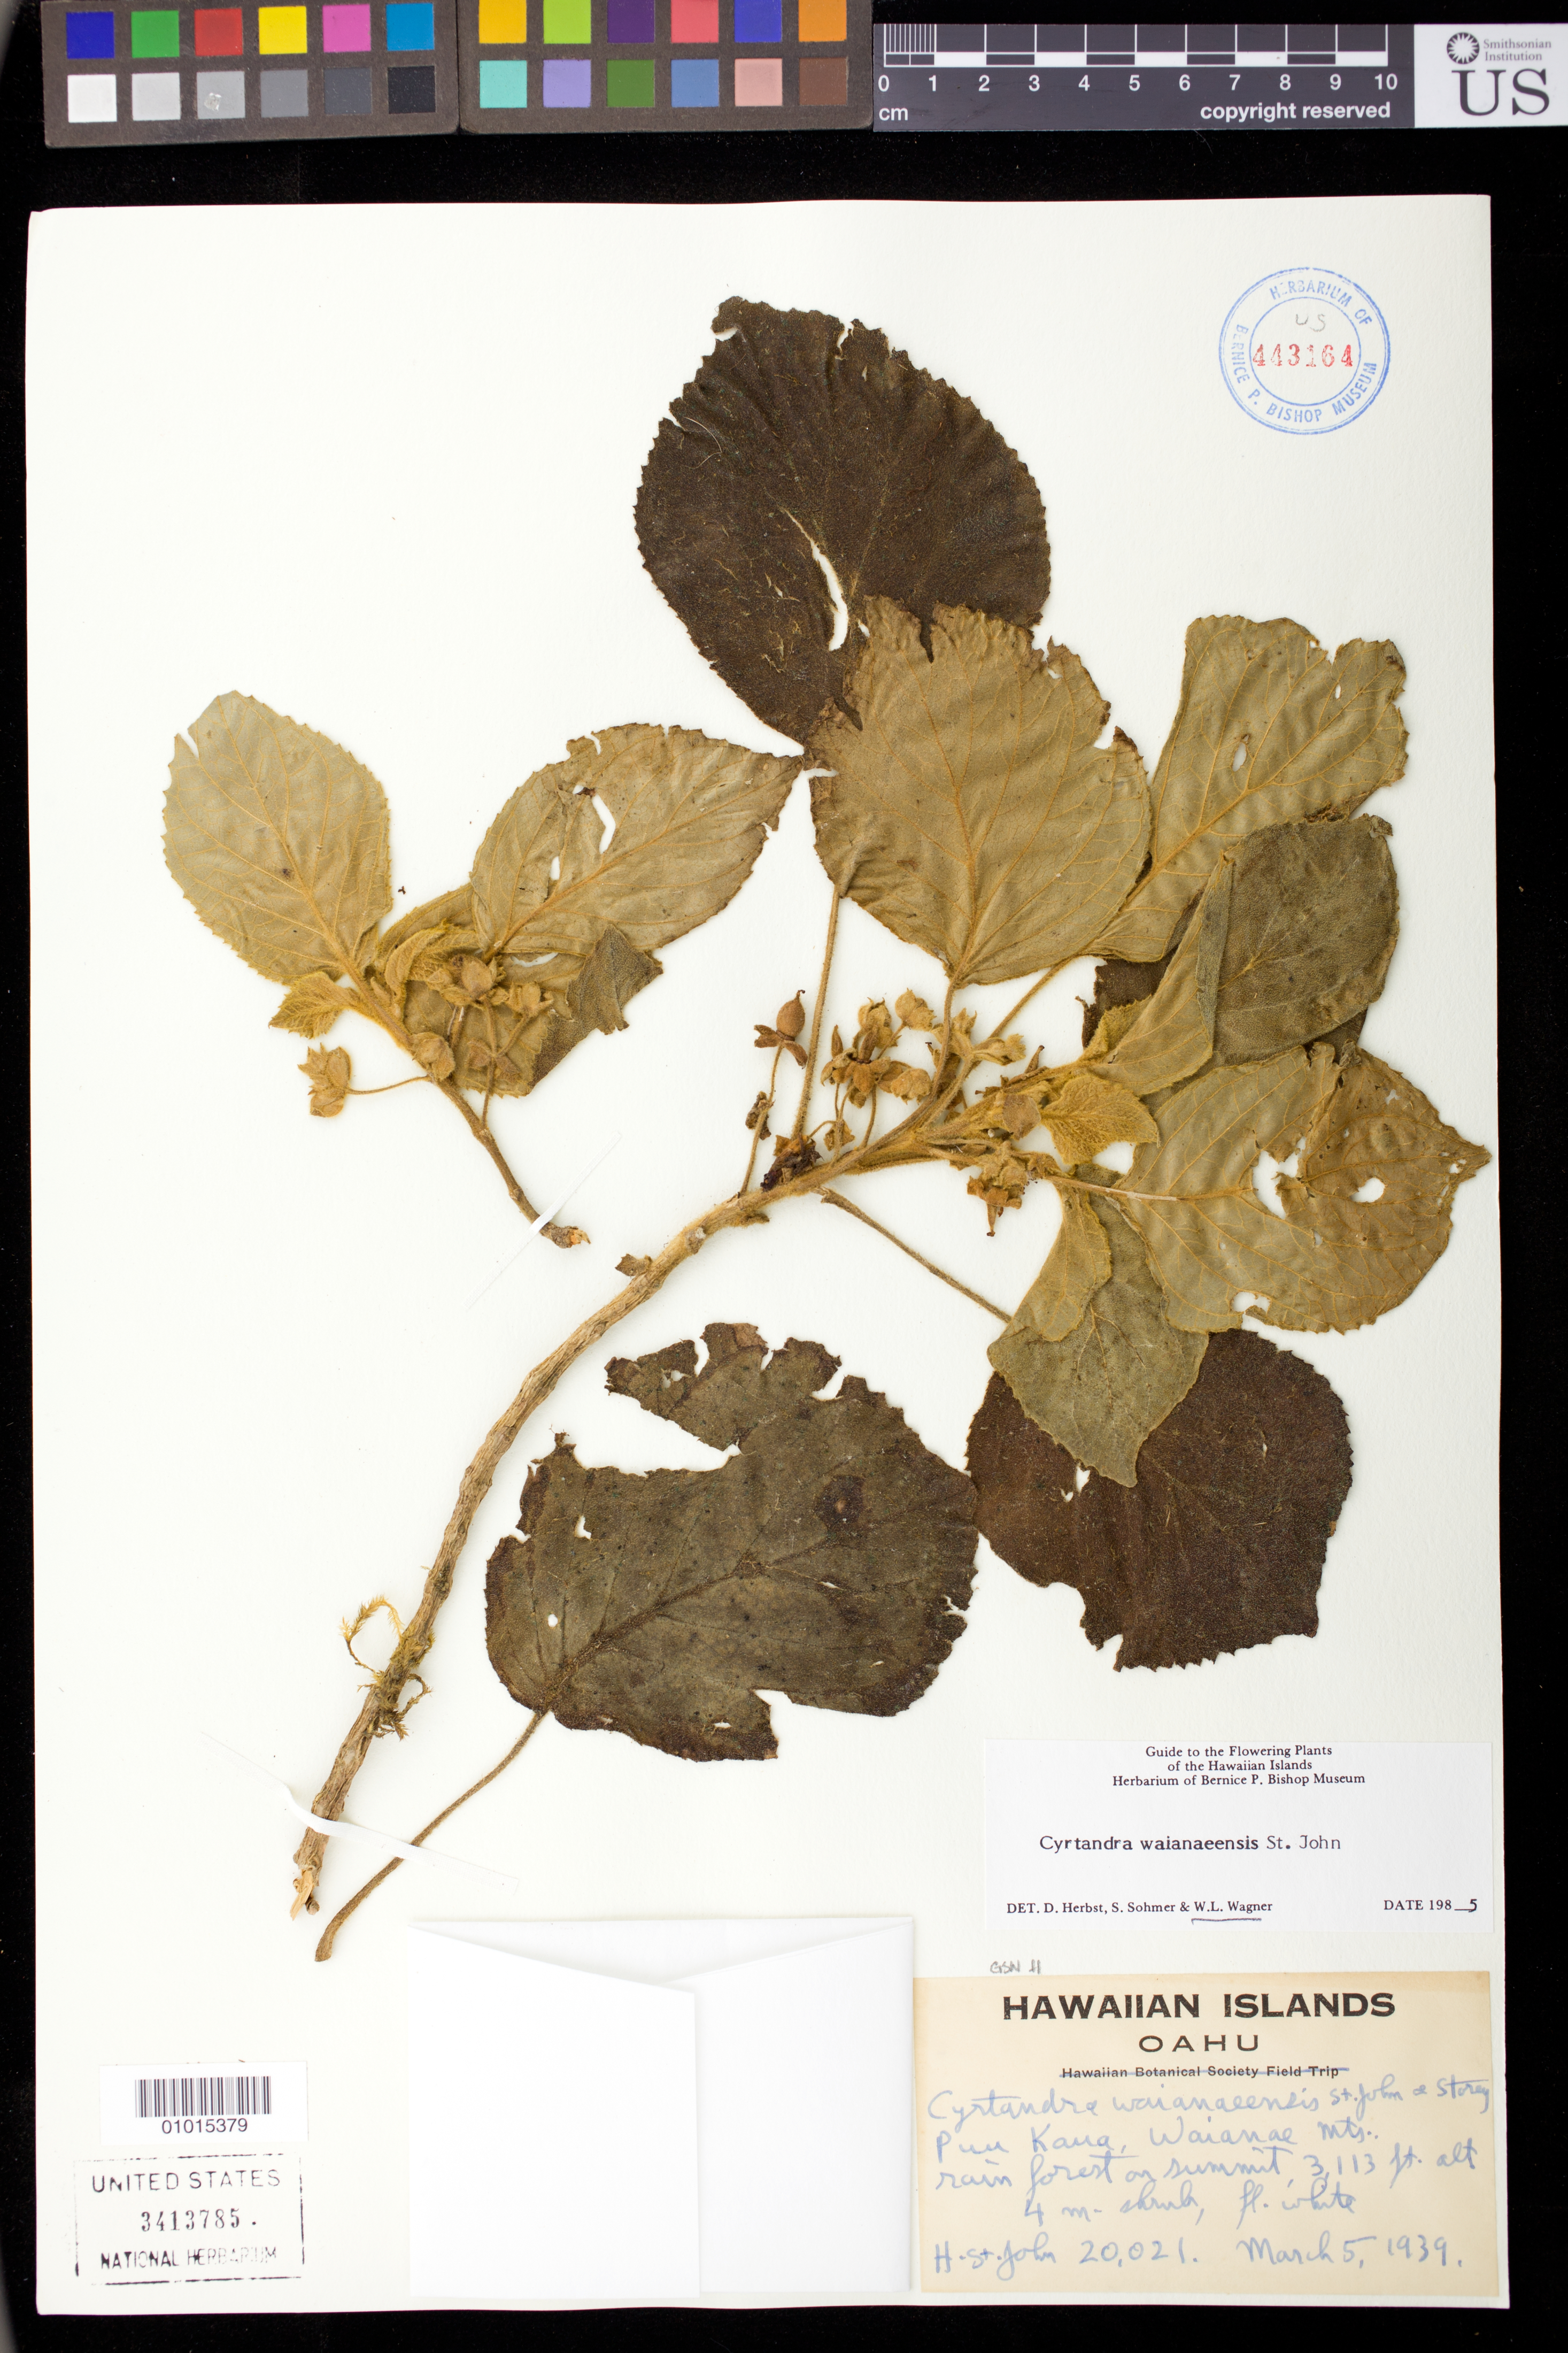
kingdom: Plantae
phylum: Tracheophyta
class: Magnoliopsida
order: Lamiales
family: Gesneriaceae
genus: Cyrtandra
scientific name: Cyrtandra waianaeensis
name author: H. St. John & Storey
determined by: Wagner, W. L., (BOT), Smithsonian Institution - National Museum of Natural History (UNITED STATES)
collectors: H. St. John & -. Storey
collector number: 20021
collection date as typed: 5 Mar 1939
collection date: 1939-03-05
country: United States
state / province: Hawaii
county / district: Honolulu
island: Oahu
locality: Puu Kana, Waianae Mts., rain forest on summit.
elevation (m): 949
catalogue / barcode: US 3413785